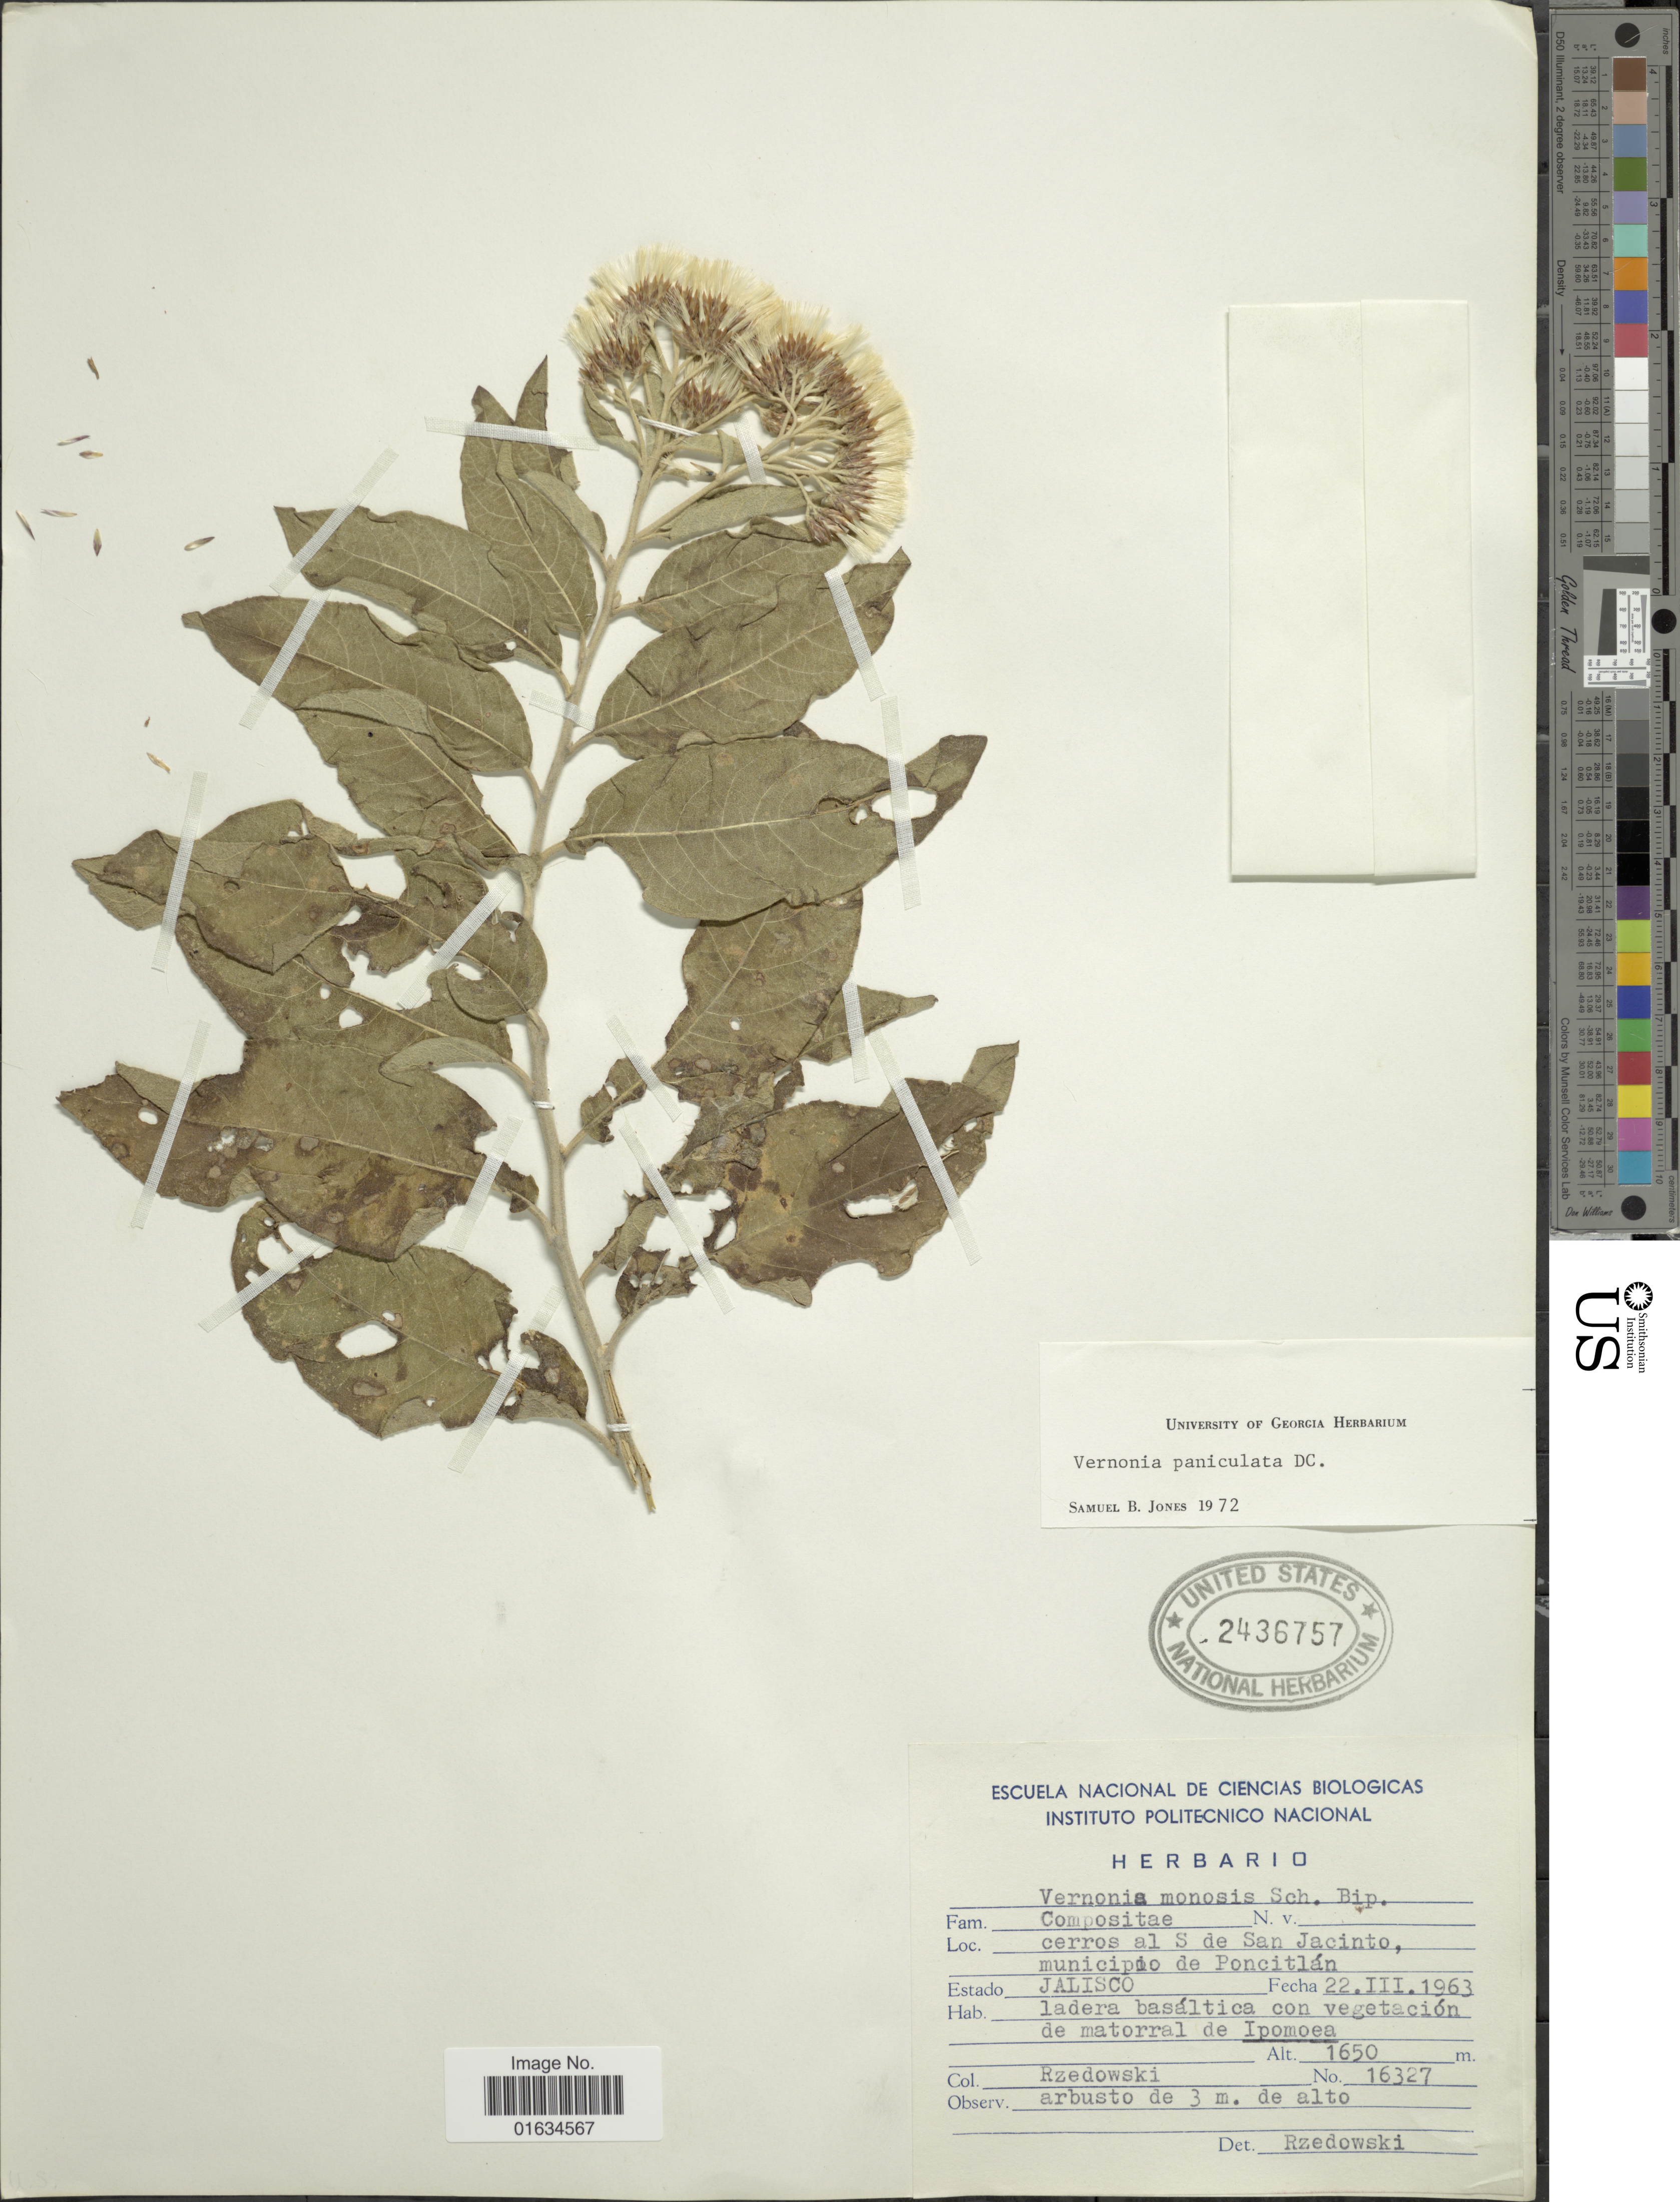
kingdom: Plantae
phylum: Tracheophyta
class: Magnoliopsida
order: Asterales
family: Asteraceae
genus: Vernonia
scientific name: Vernonia paniculata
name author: DC.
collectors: Rzedowski, --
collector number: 16327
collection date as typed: Transcribed d/m/y: 22/3/19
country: Mexico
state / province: Jalisco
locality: Cerro al S de San Jacinto, municipio de Poncitlan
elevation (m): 1650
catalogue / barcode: US 2436757